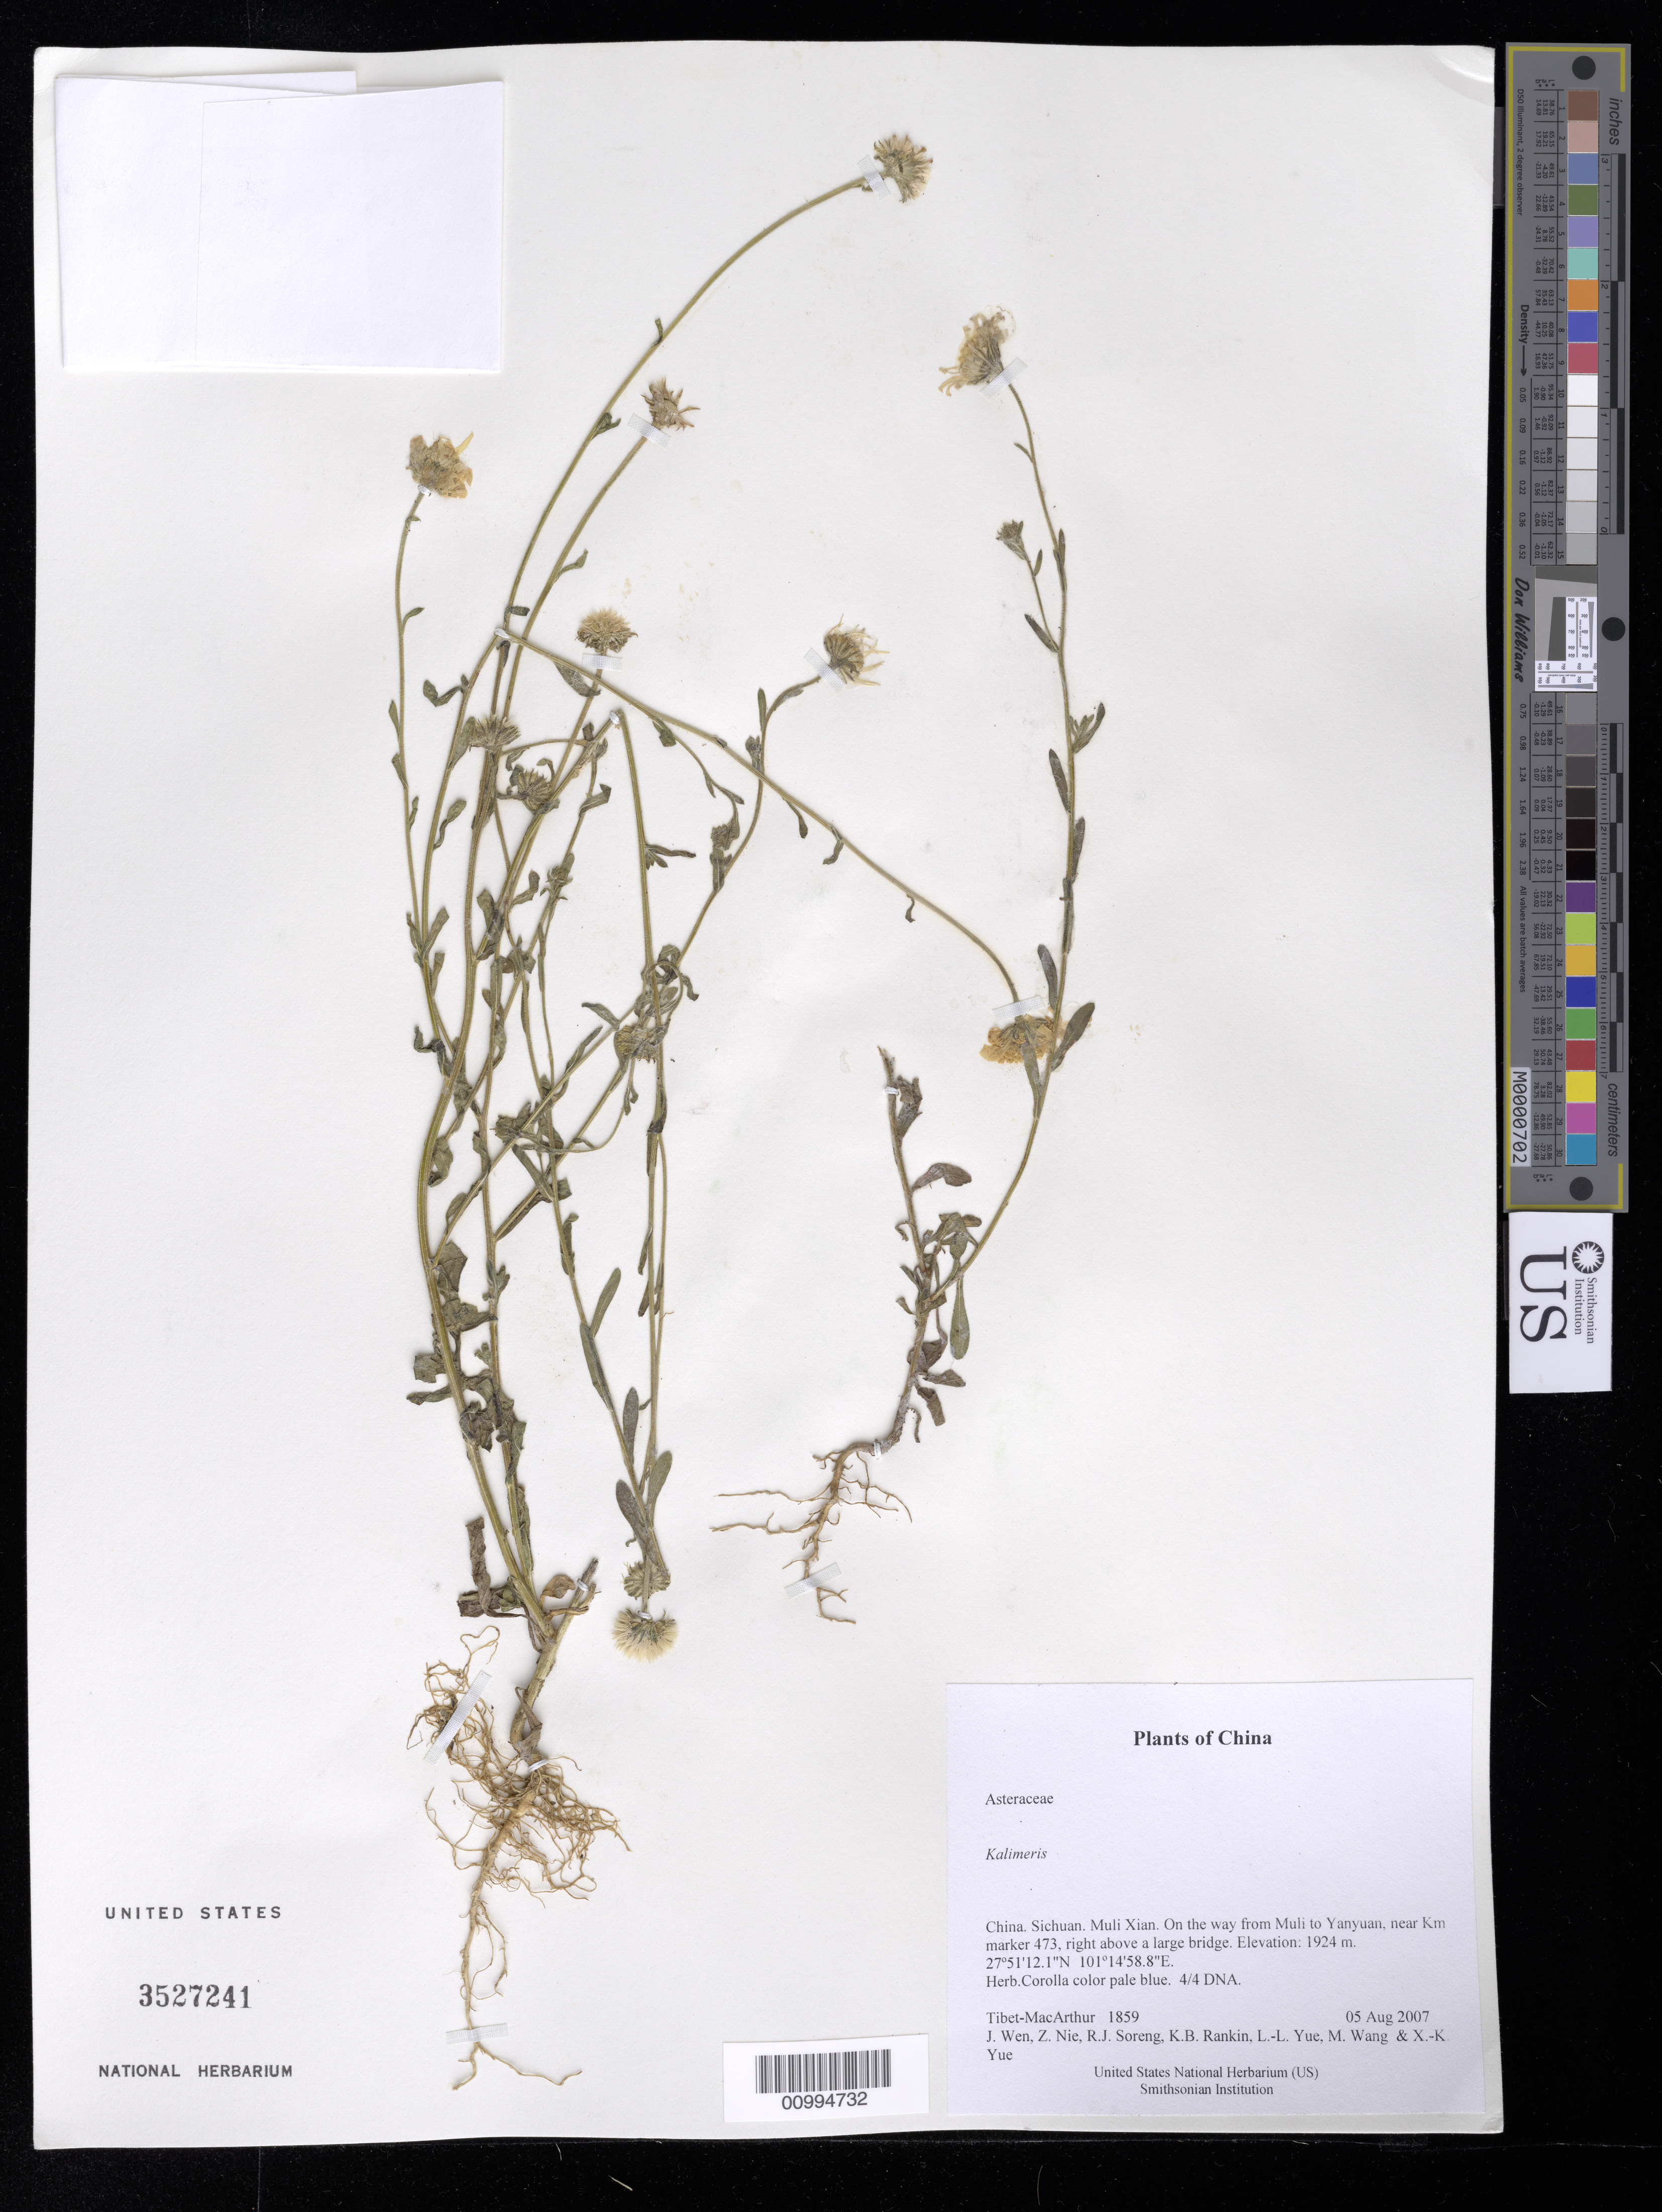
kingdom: Plantae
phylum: Tracheophyta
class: Magnoliopsida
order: Asterales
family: Asteraceae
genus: Aster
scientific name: Aster sp.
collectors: Tibet-MacArthur, J. Wen, Z. Nie, R. J. Soreng, K. Rankin, L. Yue, M. Wang & X. Yue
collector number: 1859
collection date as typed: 05 Aug 2007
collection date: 2007-08-05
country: China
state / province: Sichuan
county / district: Muli Xian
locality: On the way from Muli to Yanyuan, near Km marker 473, right above a large bridge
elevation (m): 1924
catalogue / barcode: US 3527241